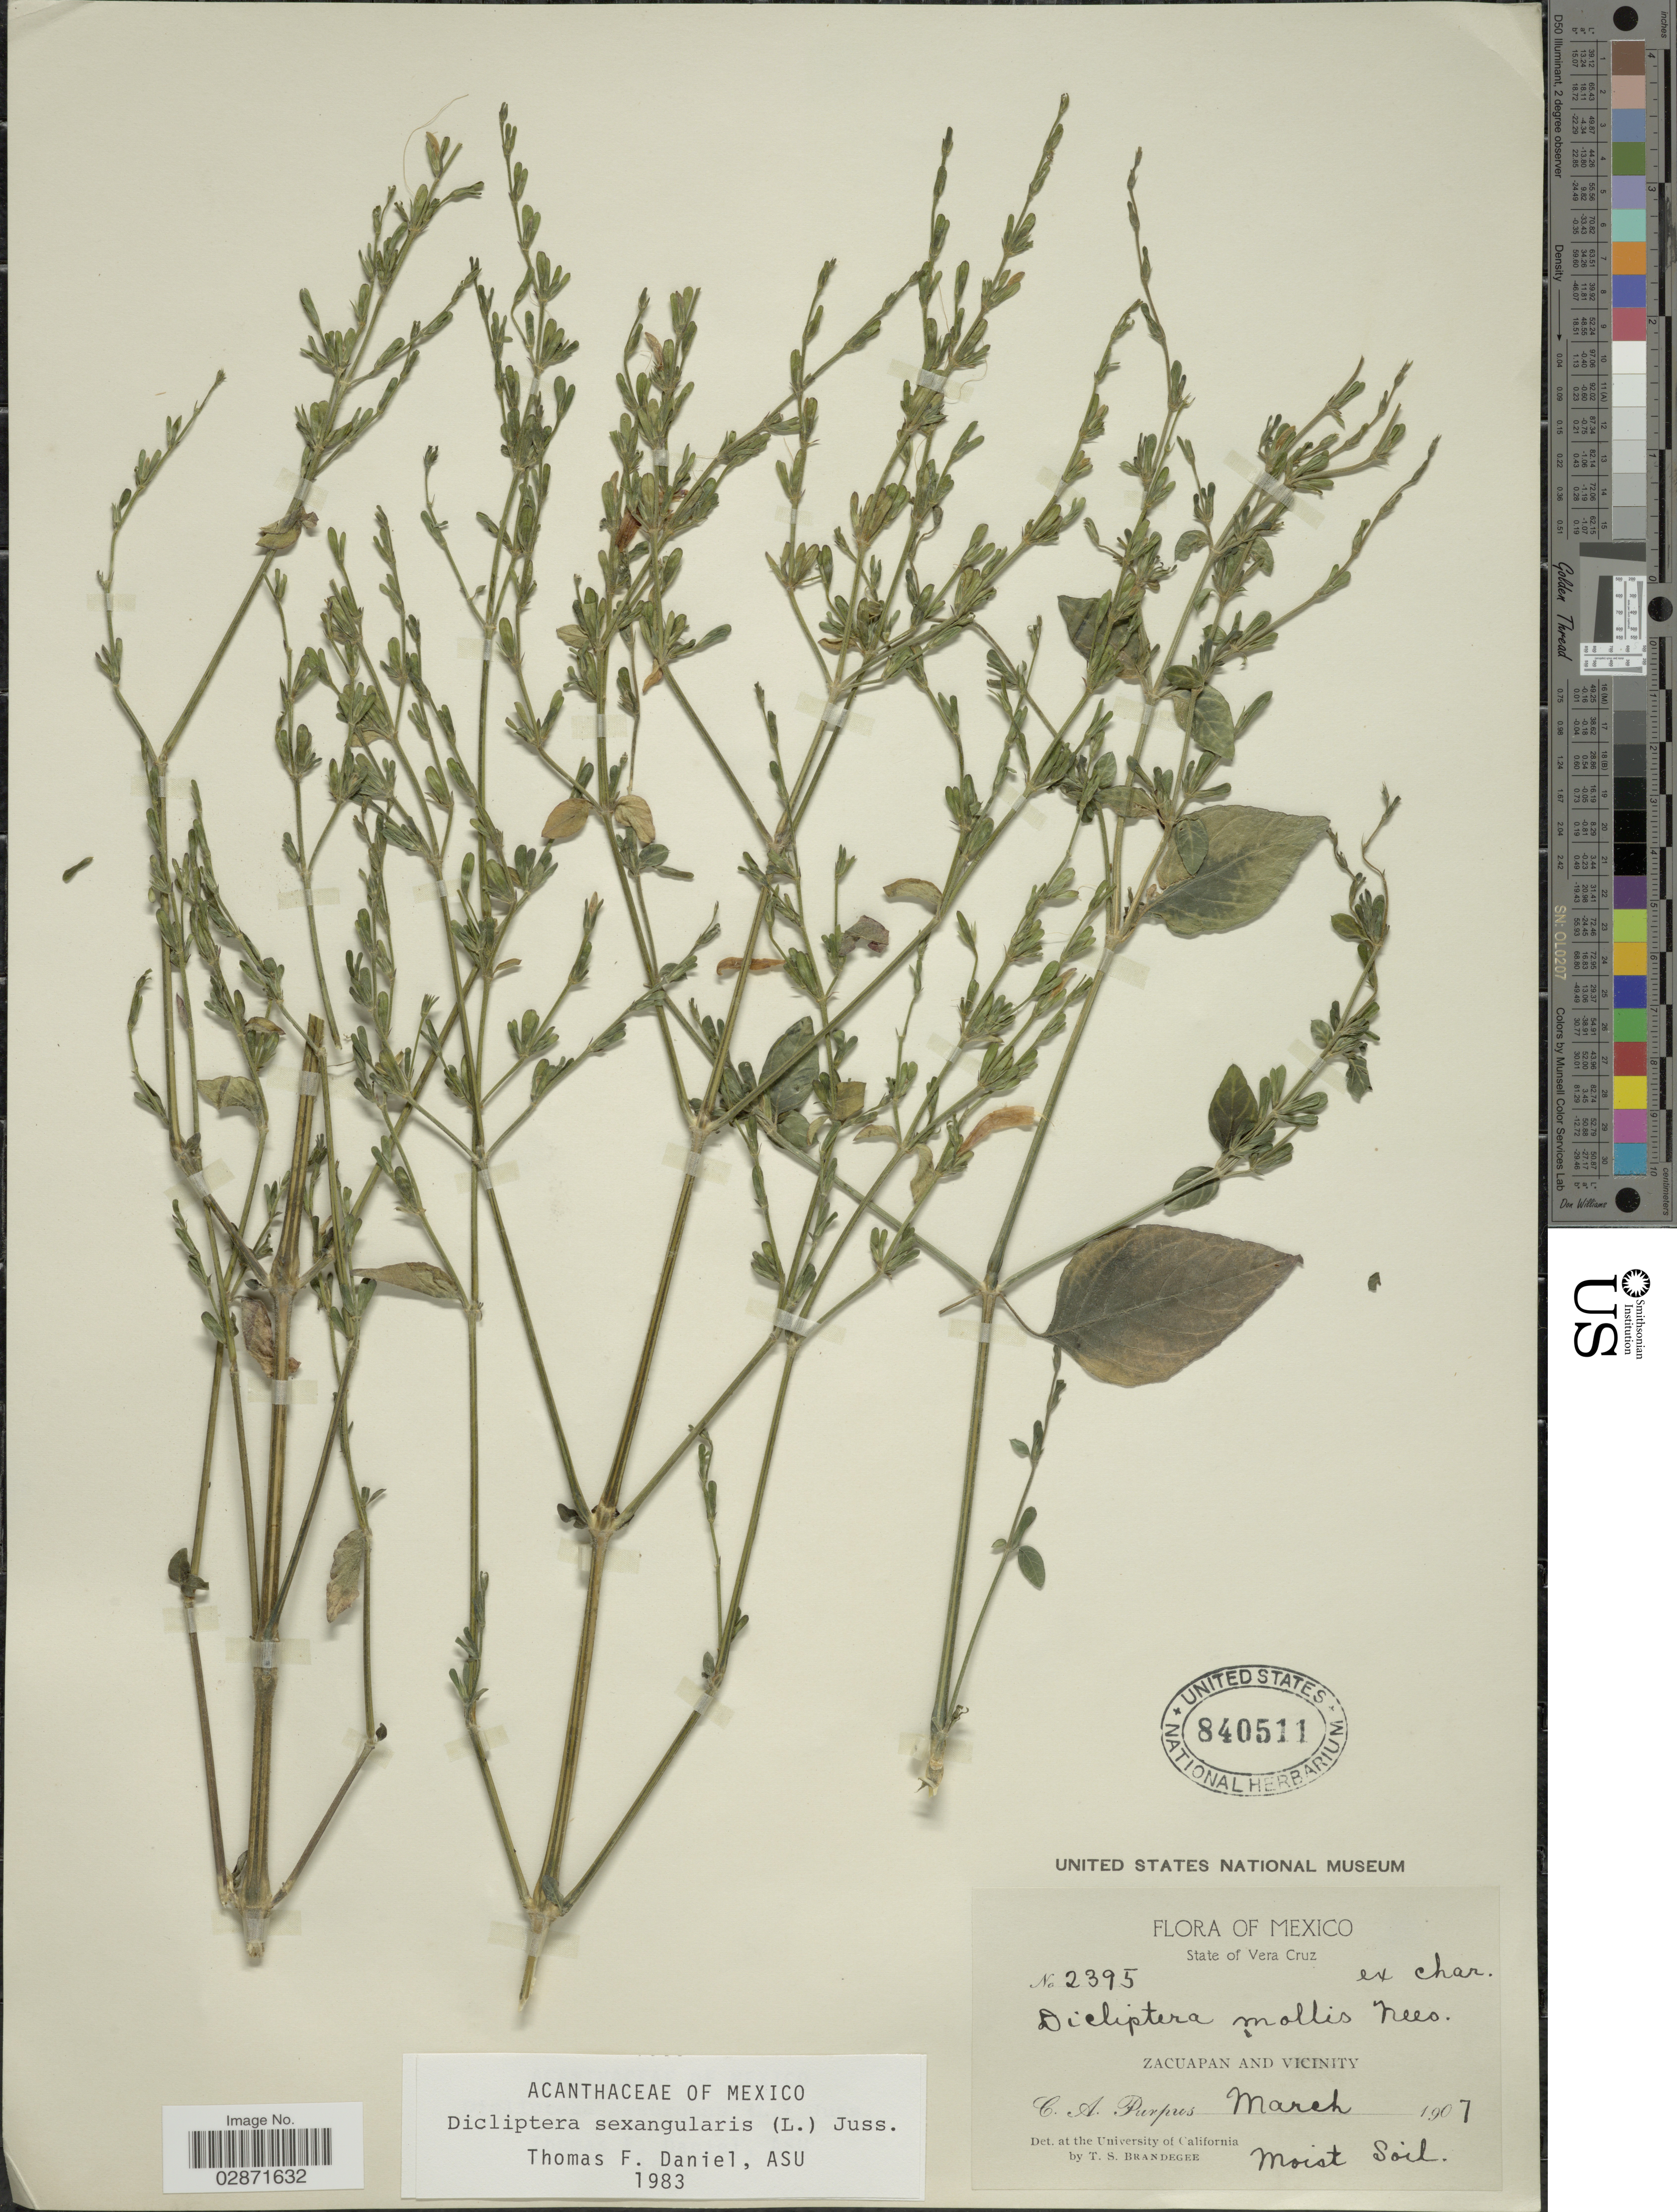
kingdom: Plantae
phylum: Tracheophyta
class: Magnoliopsida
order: Lamiales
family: Acanthaceae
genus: Dicliptera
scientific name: Dicliptera sexangularis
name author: (L.) Juss.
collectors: C. A. Purpus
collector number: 2395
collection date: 1907-03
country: Mexico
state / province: Veracruz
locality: State of Vera Cruz, Zacuapan and Vicinity.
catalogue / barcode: US 840511